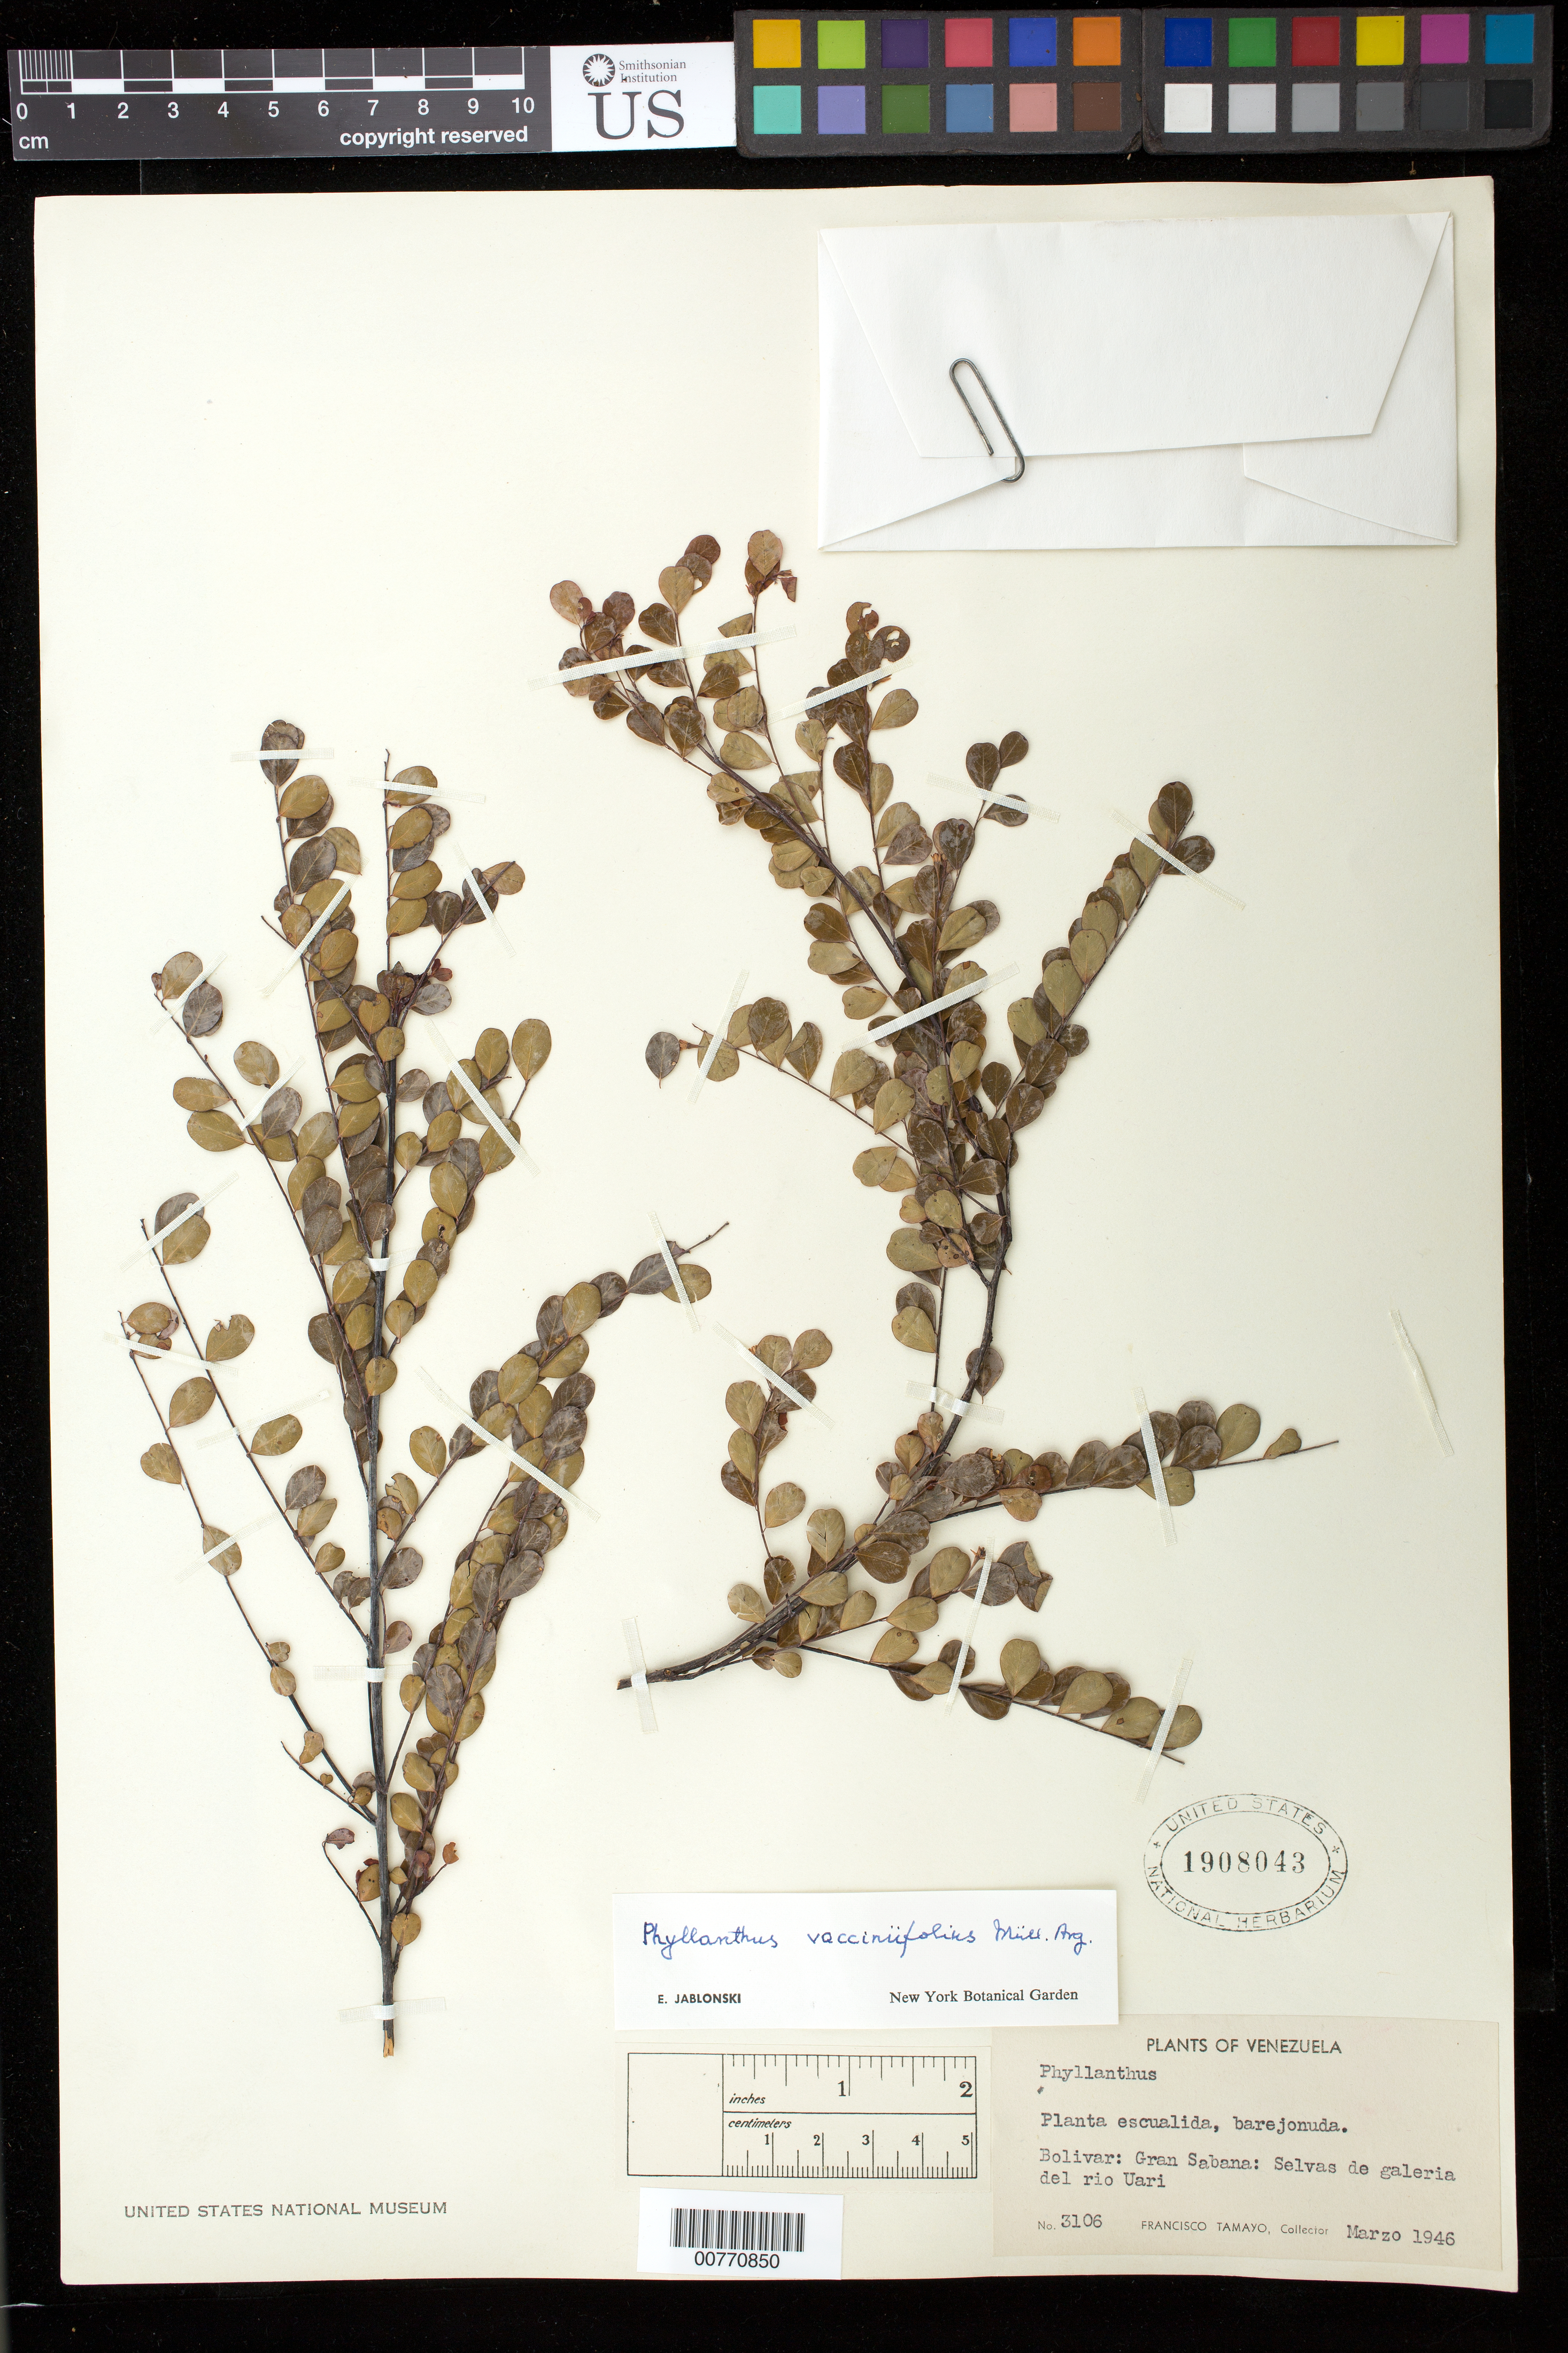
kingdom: Plantae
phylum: Tracheophyta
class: Magnoliopsida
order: Malpighiales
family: Phyllanthaceae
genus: Phyllanthus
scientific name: Phyllanthus vacciniifolius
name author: (Müll. Arg.) Müll. Arg.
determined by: Jablonski, E. F.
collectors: F. Tamayo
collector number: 3106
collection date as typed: Mar-46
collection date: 1946-03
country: Venezuela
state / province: Bolívar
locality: Gran Sabana, Río Uarí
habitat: Gallery forest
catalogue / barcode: US 1908043